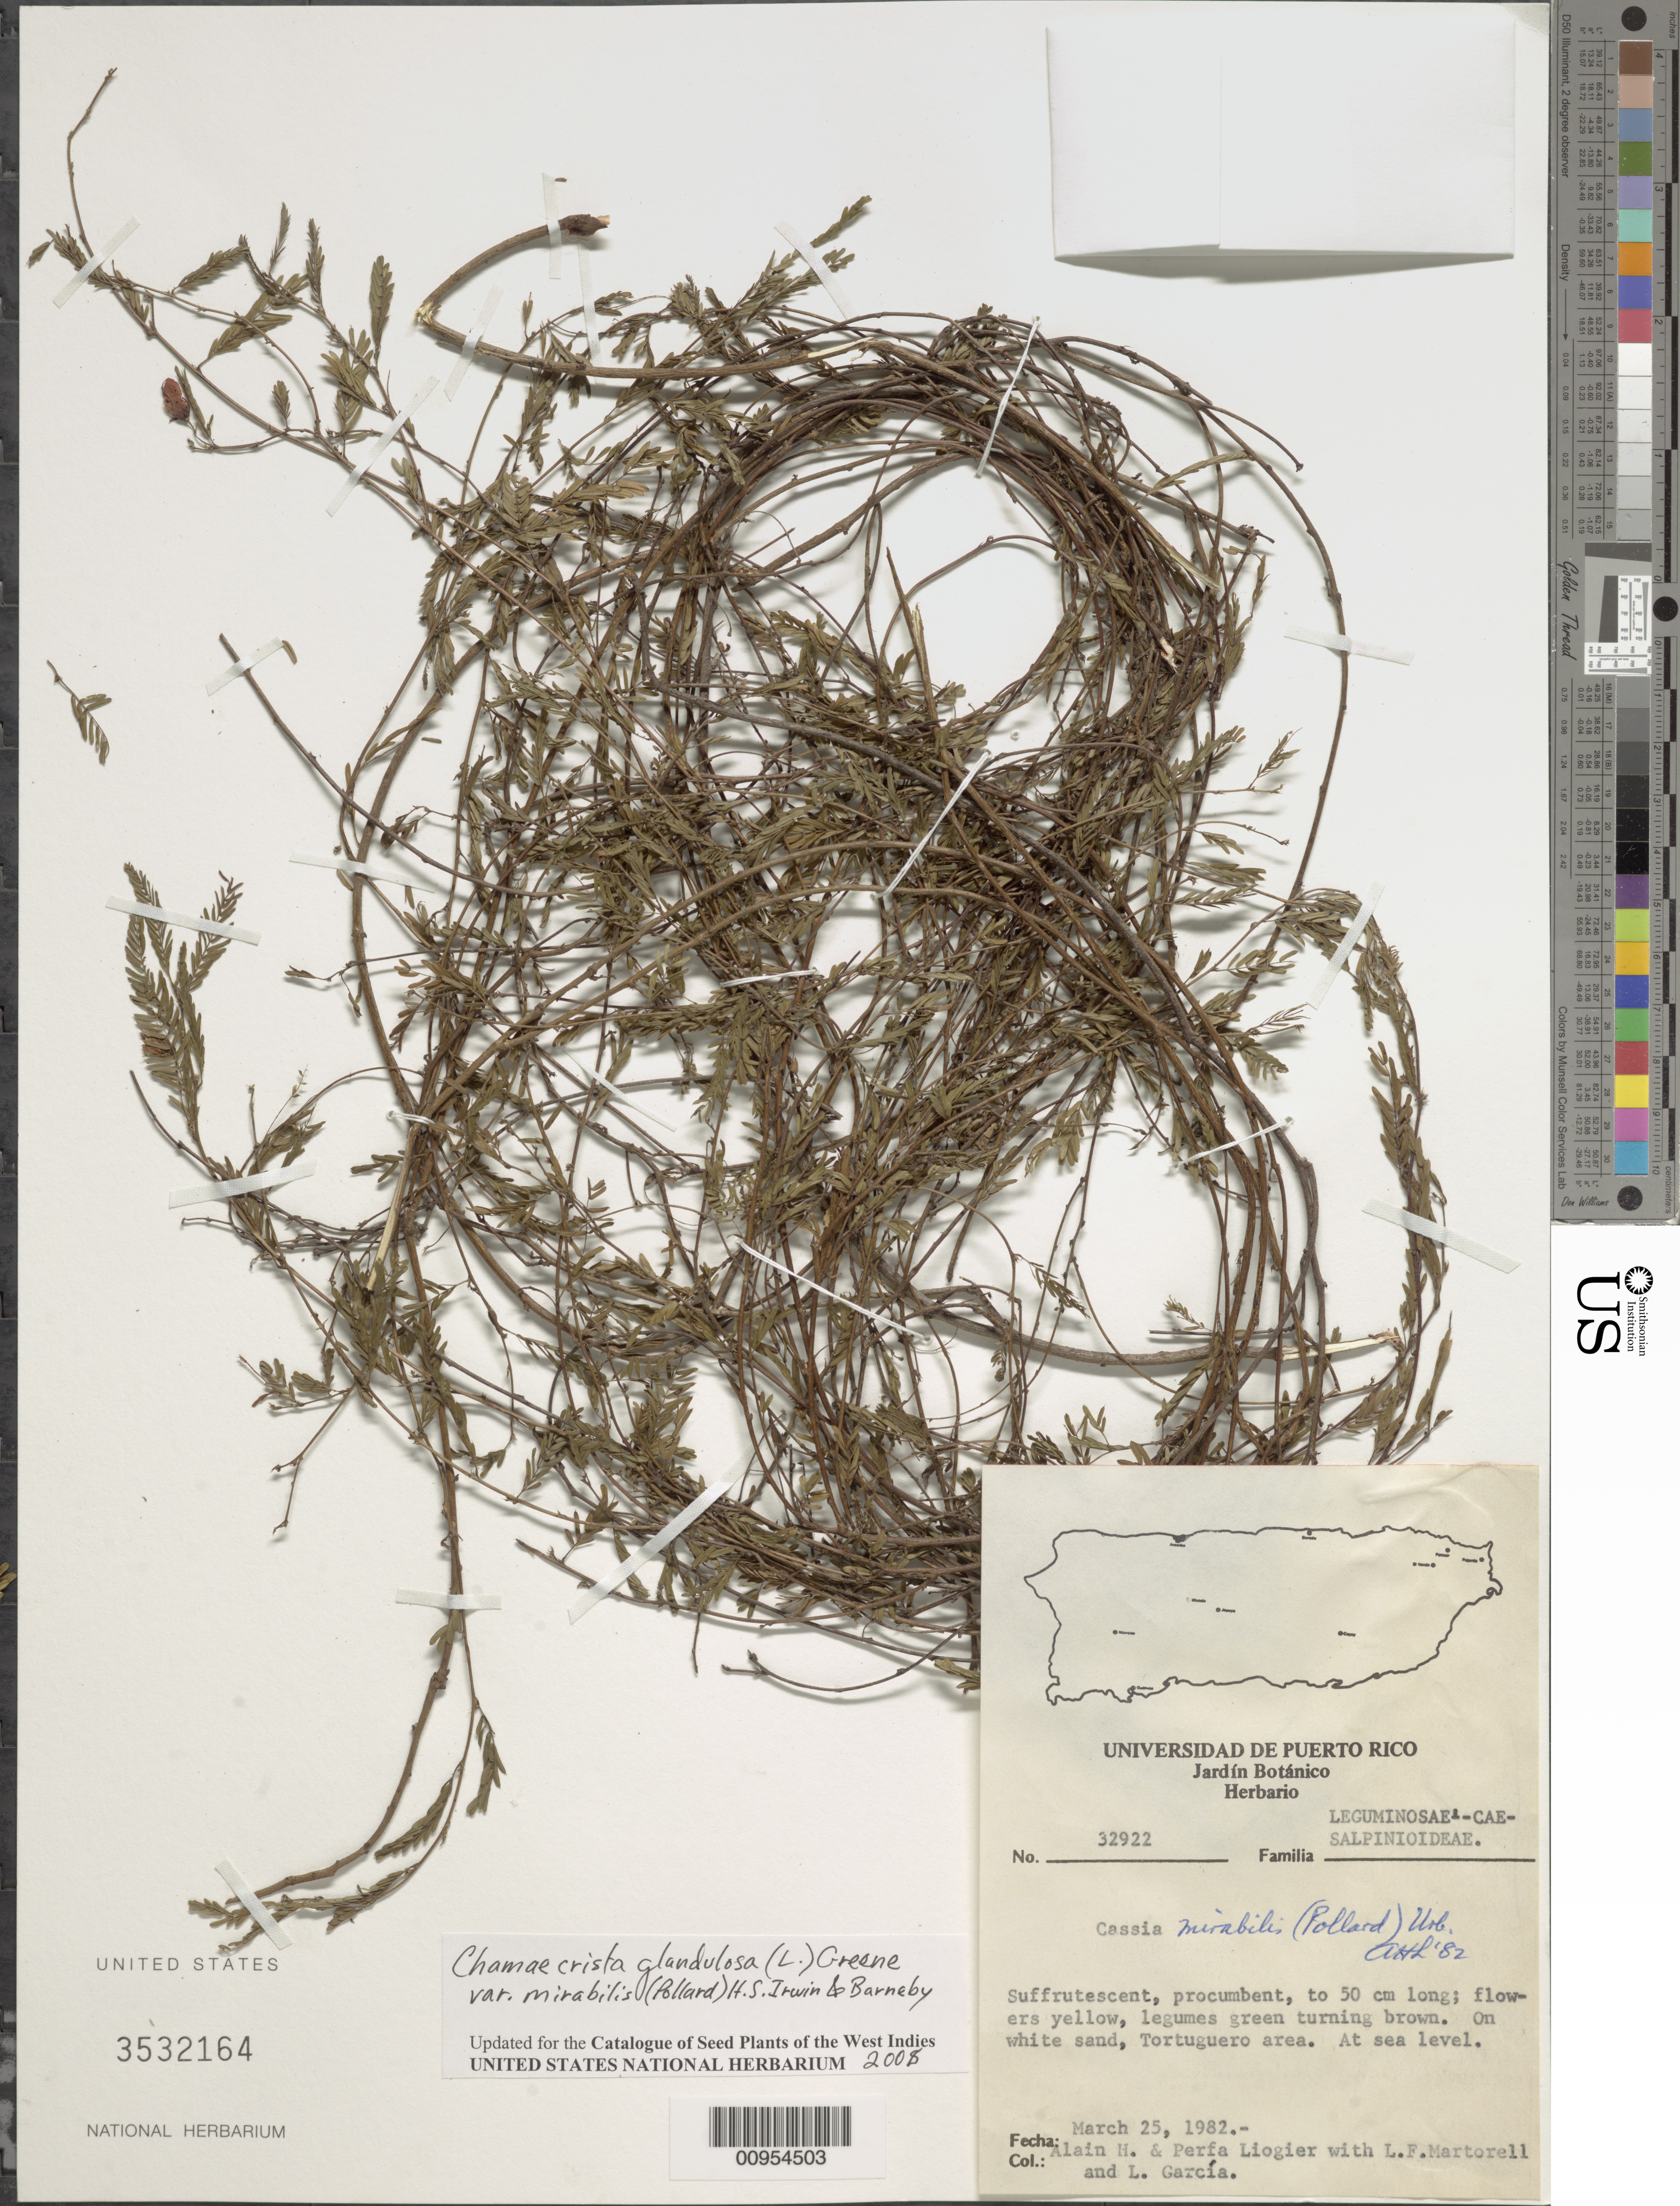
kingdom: Plantae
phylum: Tracheophyta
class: Magnoliopsida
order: Fabales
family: Fabaceae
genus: Chamaecrista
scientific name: Chamaecrista glandulosa var. mirabilis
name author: (Pollard) H.S. Irwin & Barneby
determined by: Liogier, Alain H.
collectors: A. H. Liogier, M. P. Liogier, L. Martorell & L. Garcia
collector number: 32922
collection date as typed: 25 Mar 1982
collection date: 1982-03-25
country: Puerto Rico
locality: Tortuguero area.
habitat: On white sand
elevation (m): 0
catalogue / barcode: US 3532164